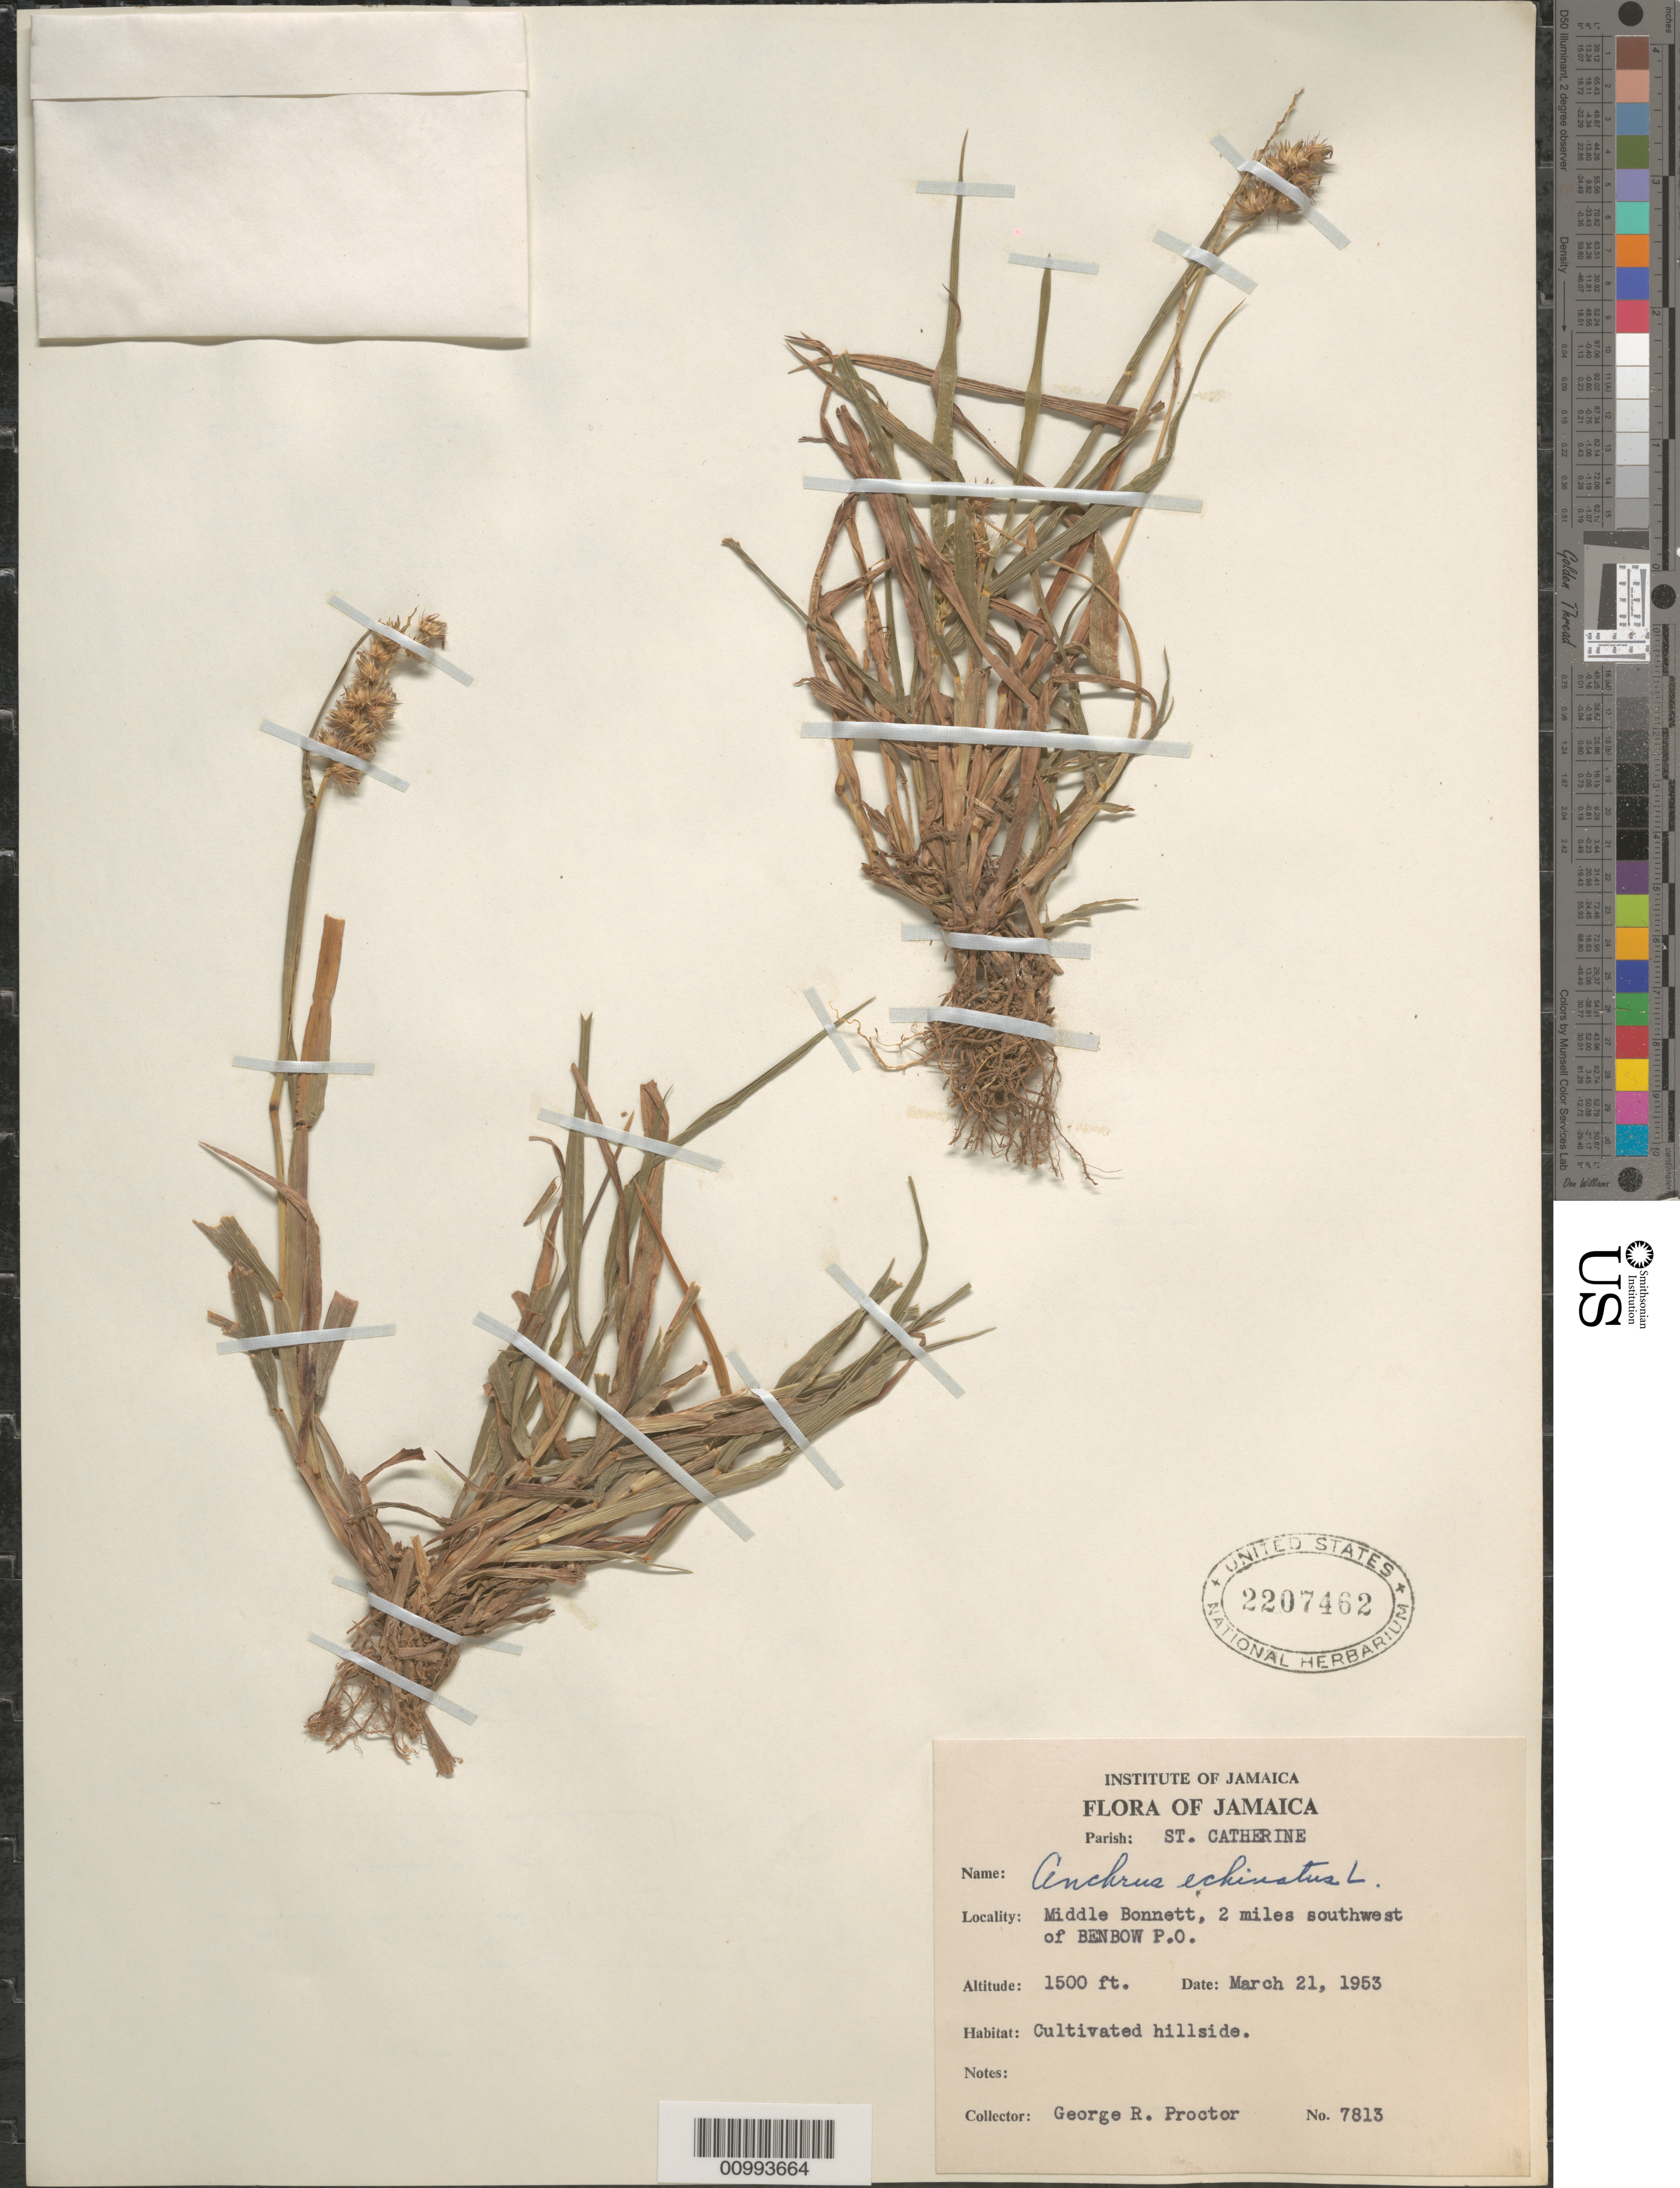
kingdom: Plantae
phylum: Tracheophyta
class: Liliopsida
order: Poales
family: Poaceae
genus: Cenchrus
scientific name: Cenchrus echinatus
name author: L.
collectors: G. R. Proctor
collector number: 7813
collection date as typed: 21 Mar 1953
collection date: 1953-03-21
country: Jamaica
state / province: Saint Catherine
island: Jamaica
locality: Middle Bonnett, 2 miles southwest of Benbow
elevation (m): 457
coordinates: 0 N, 0 E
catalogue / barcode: US 2207462